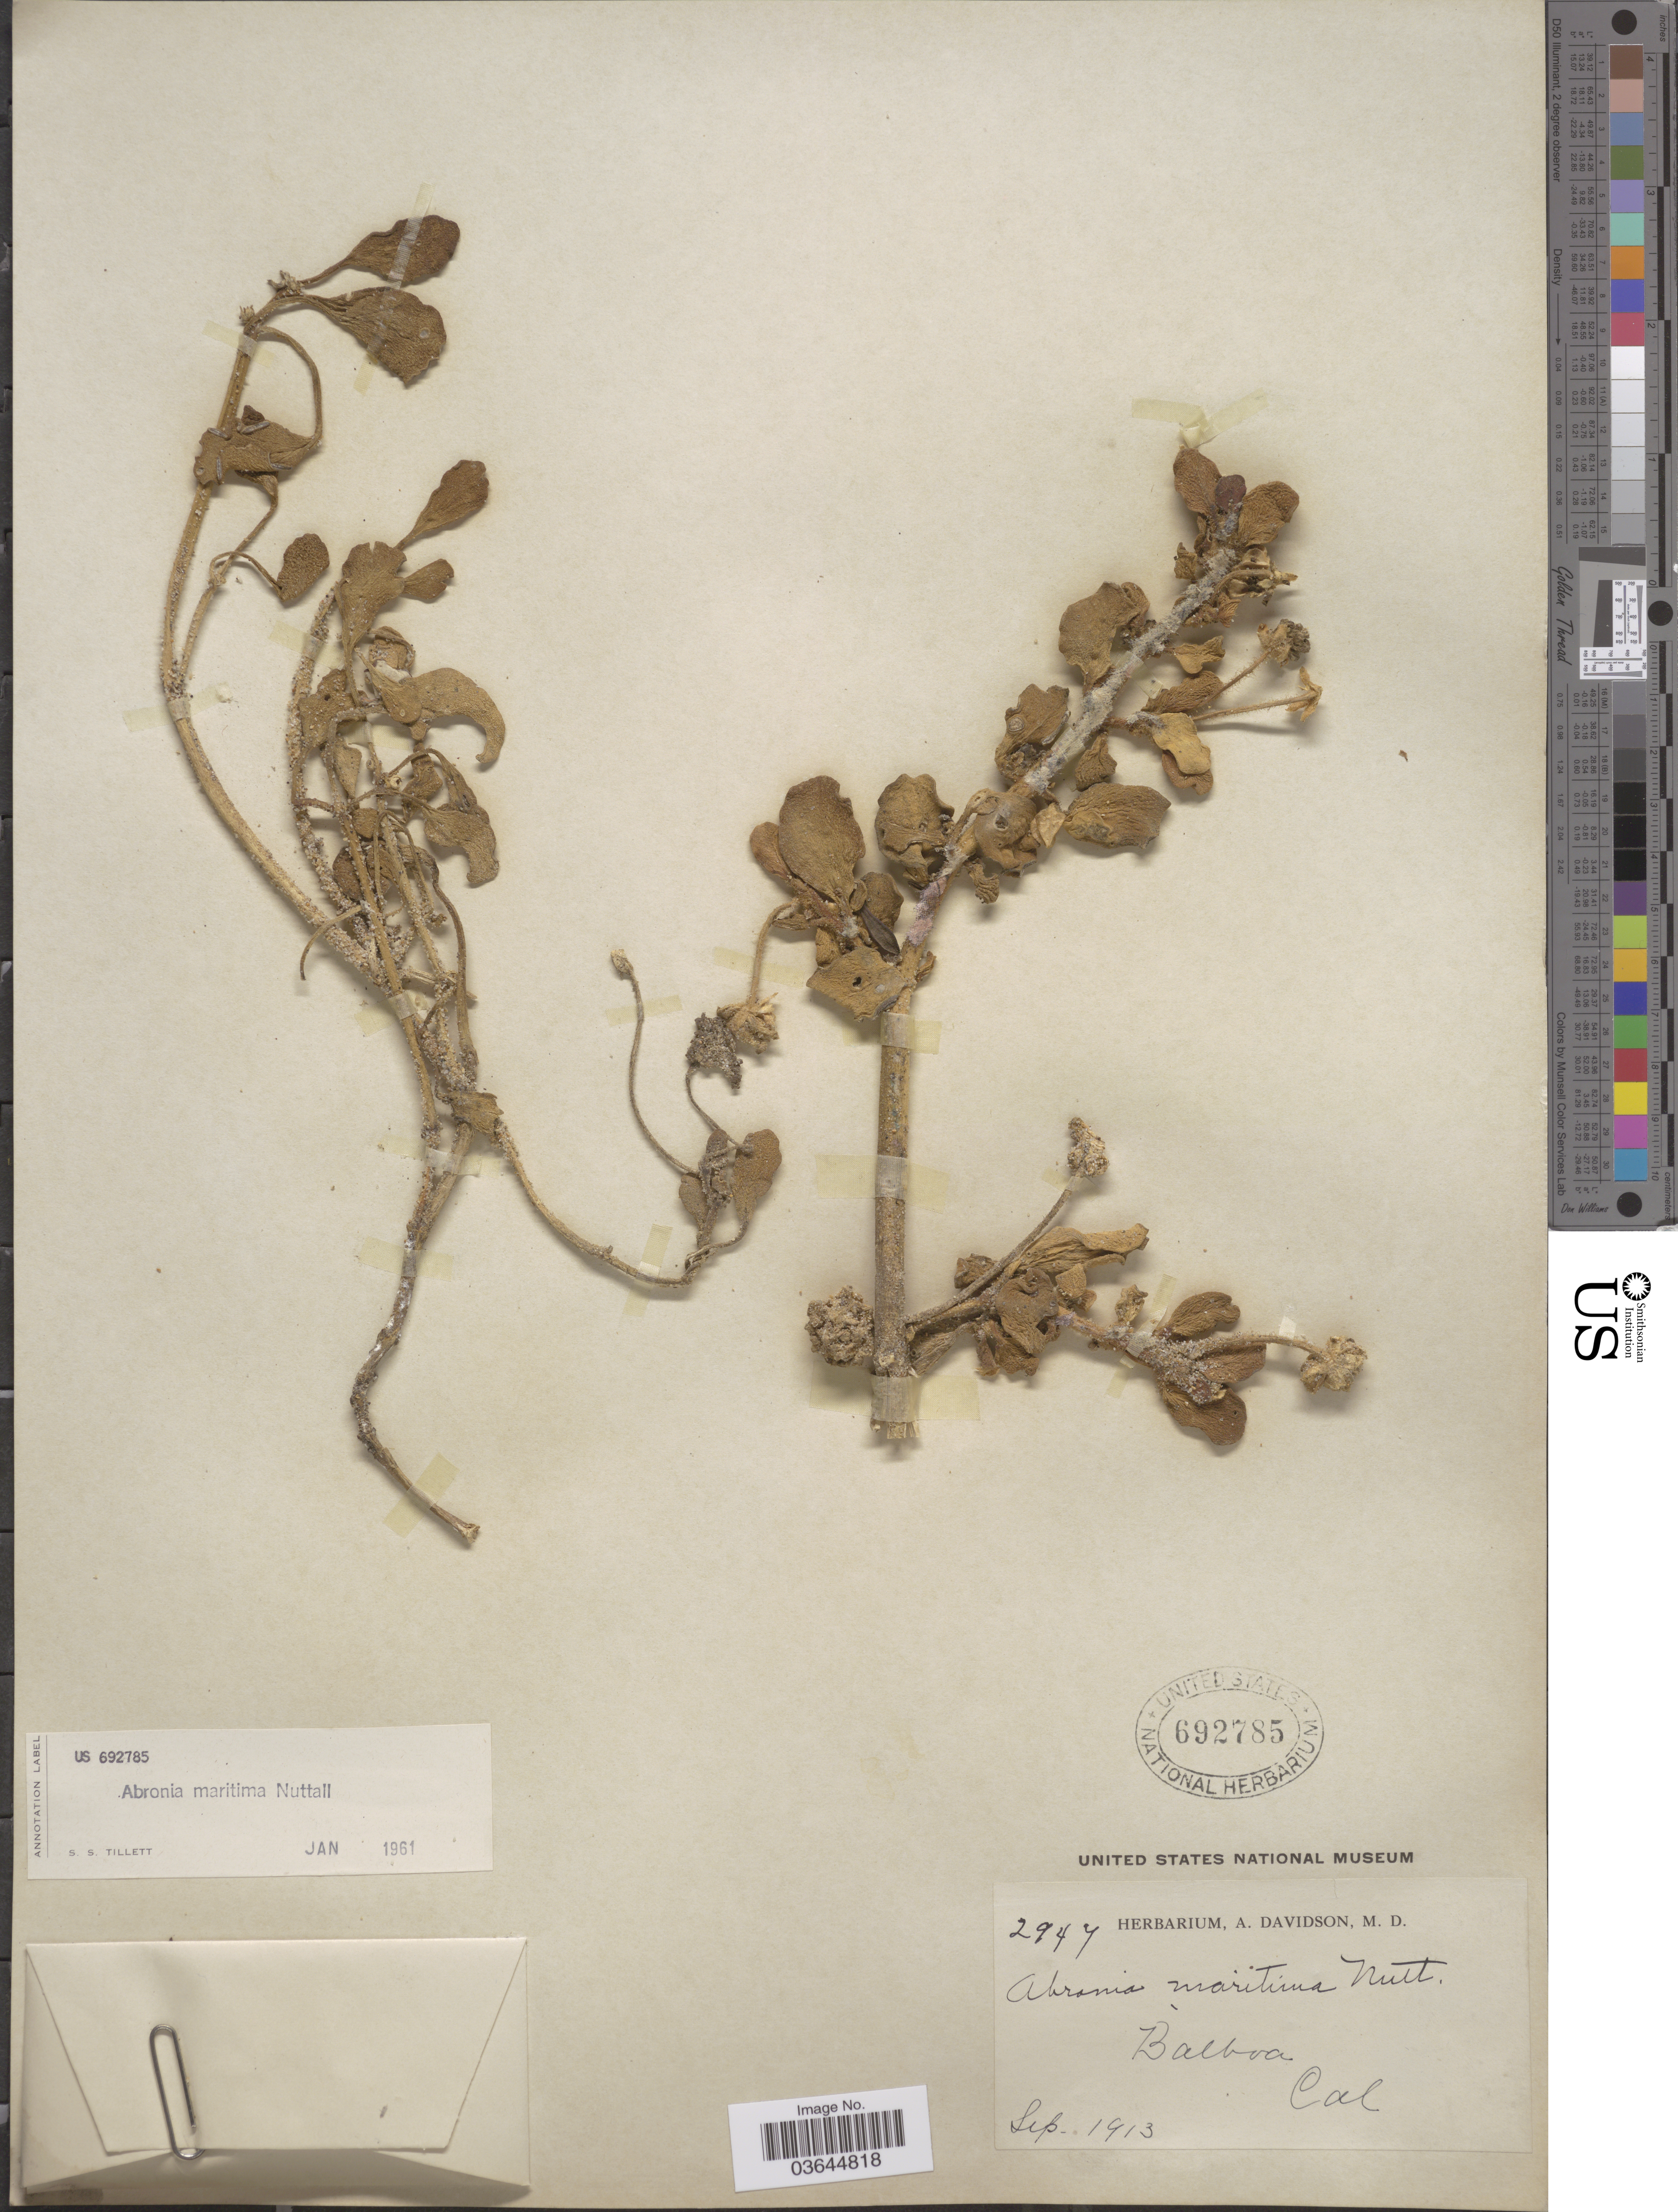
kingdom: Plantae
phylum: Tracheophyta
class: Magnoliopsida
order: Caryophyllales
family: Nyctaginaceae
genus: Abronia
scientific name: Abronia maritima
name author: Nutt. ex S. Watson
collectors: ex herb. A. Davidson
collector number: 2947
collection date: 1913-09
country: United States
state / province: California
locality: Balboa Cal.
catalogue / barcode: US 692785